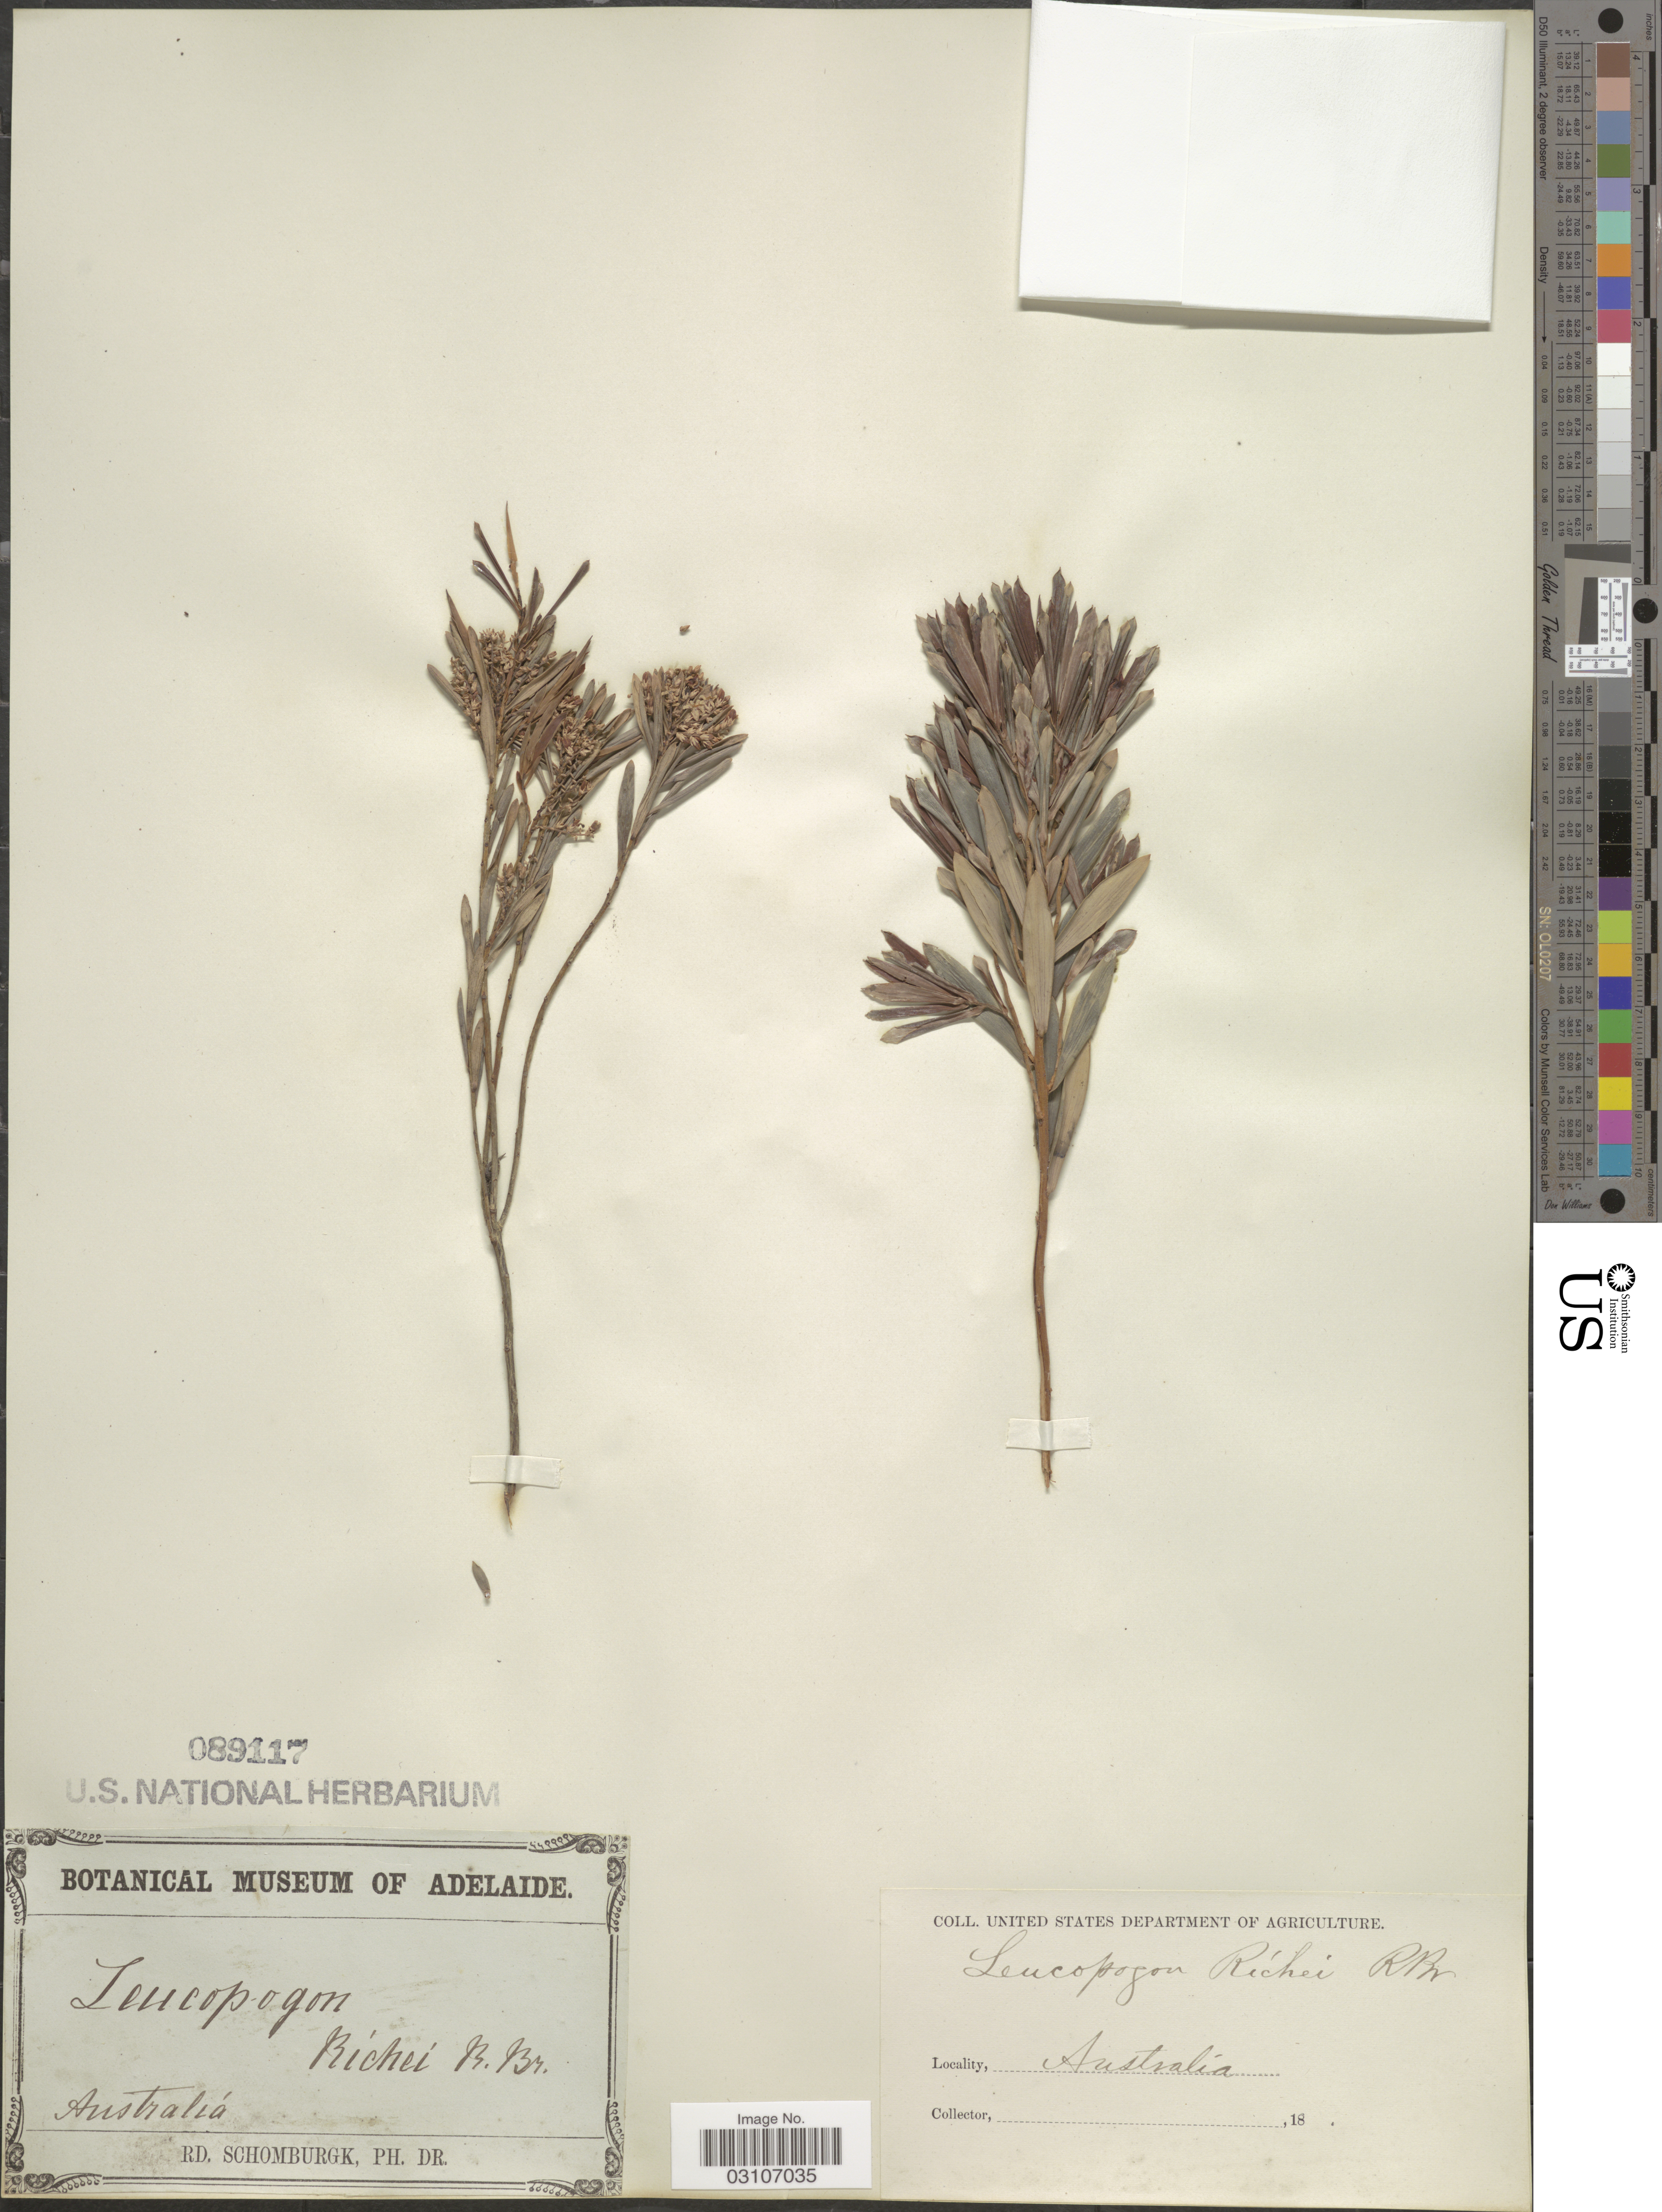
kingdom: Plantae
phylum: Tracheophyta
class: Magnoliopsida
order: Ericales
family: Ericaceae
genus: Leucopogon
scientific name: Leucopogon richei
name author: R. Br.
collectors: M. R. Schomburgk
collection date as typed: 18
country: Australia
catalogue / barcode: US 89117